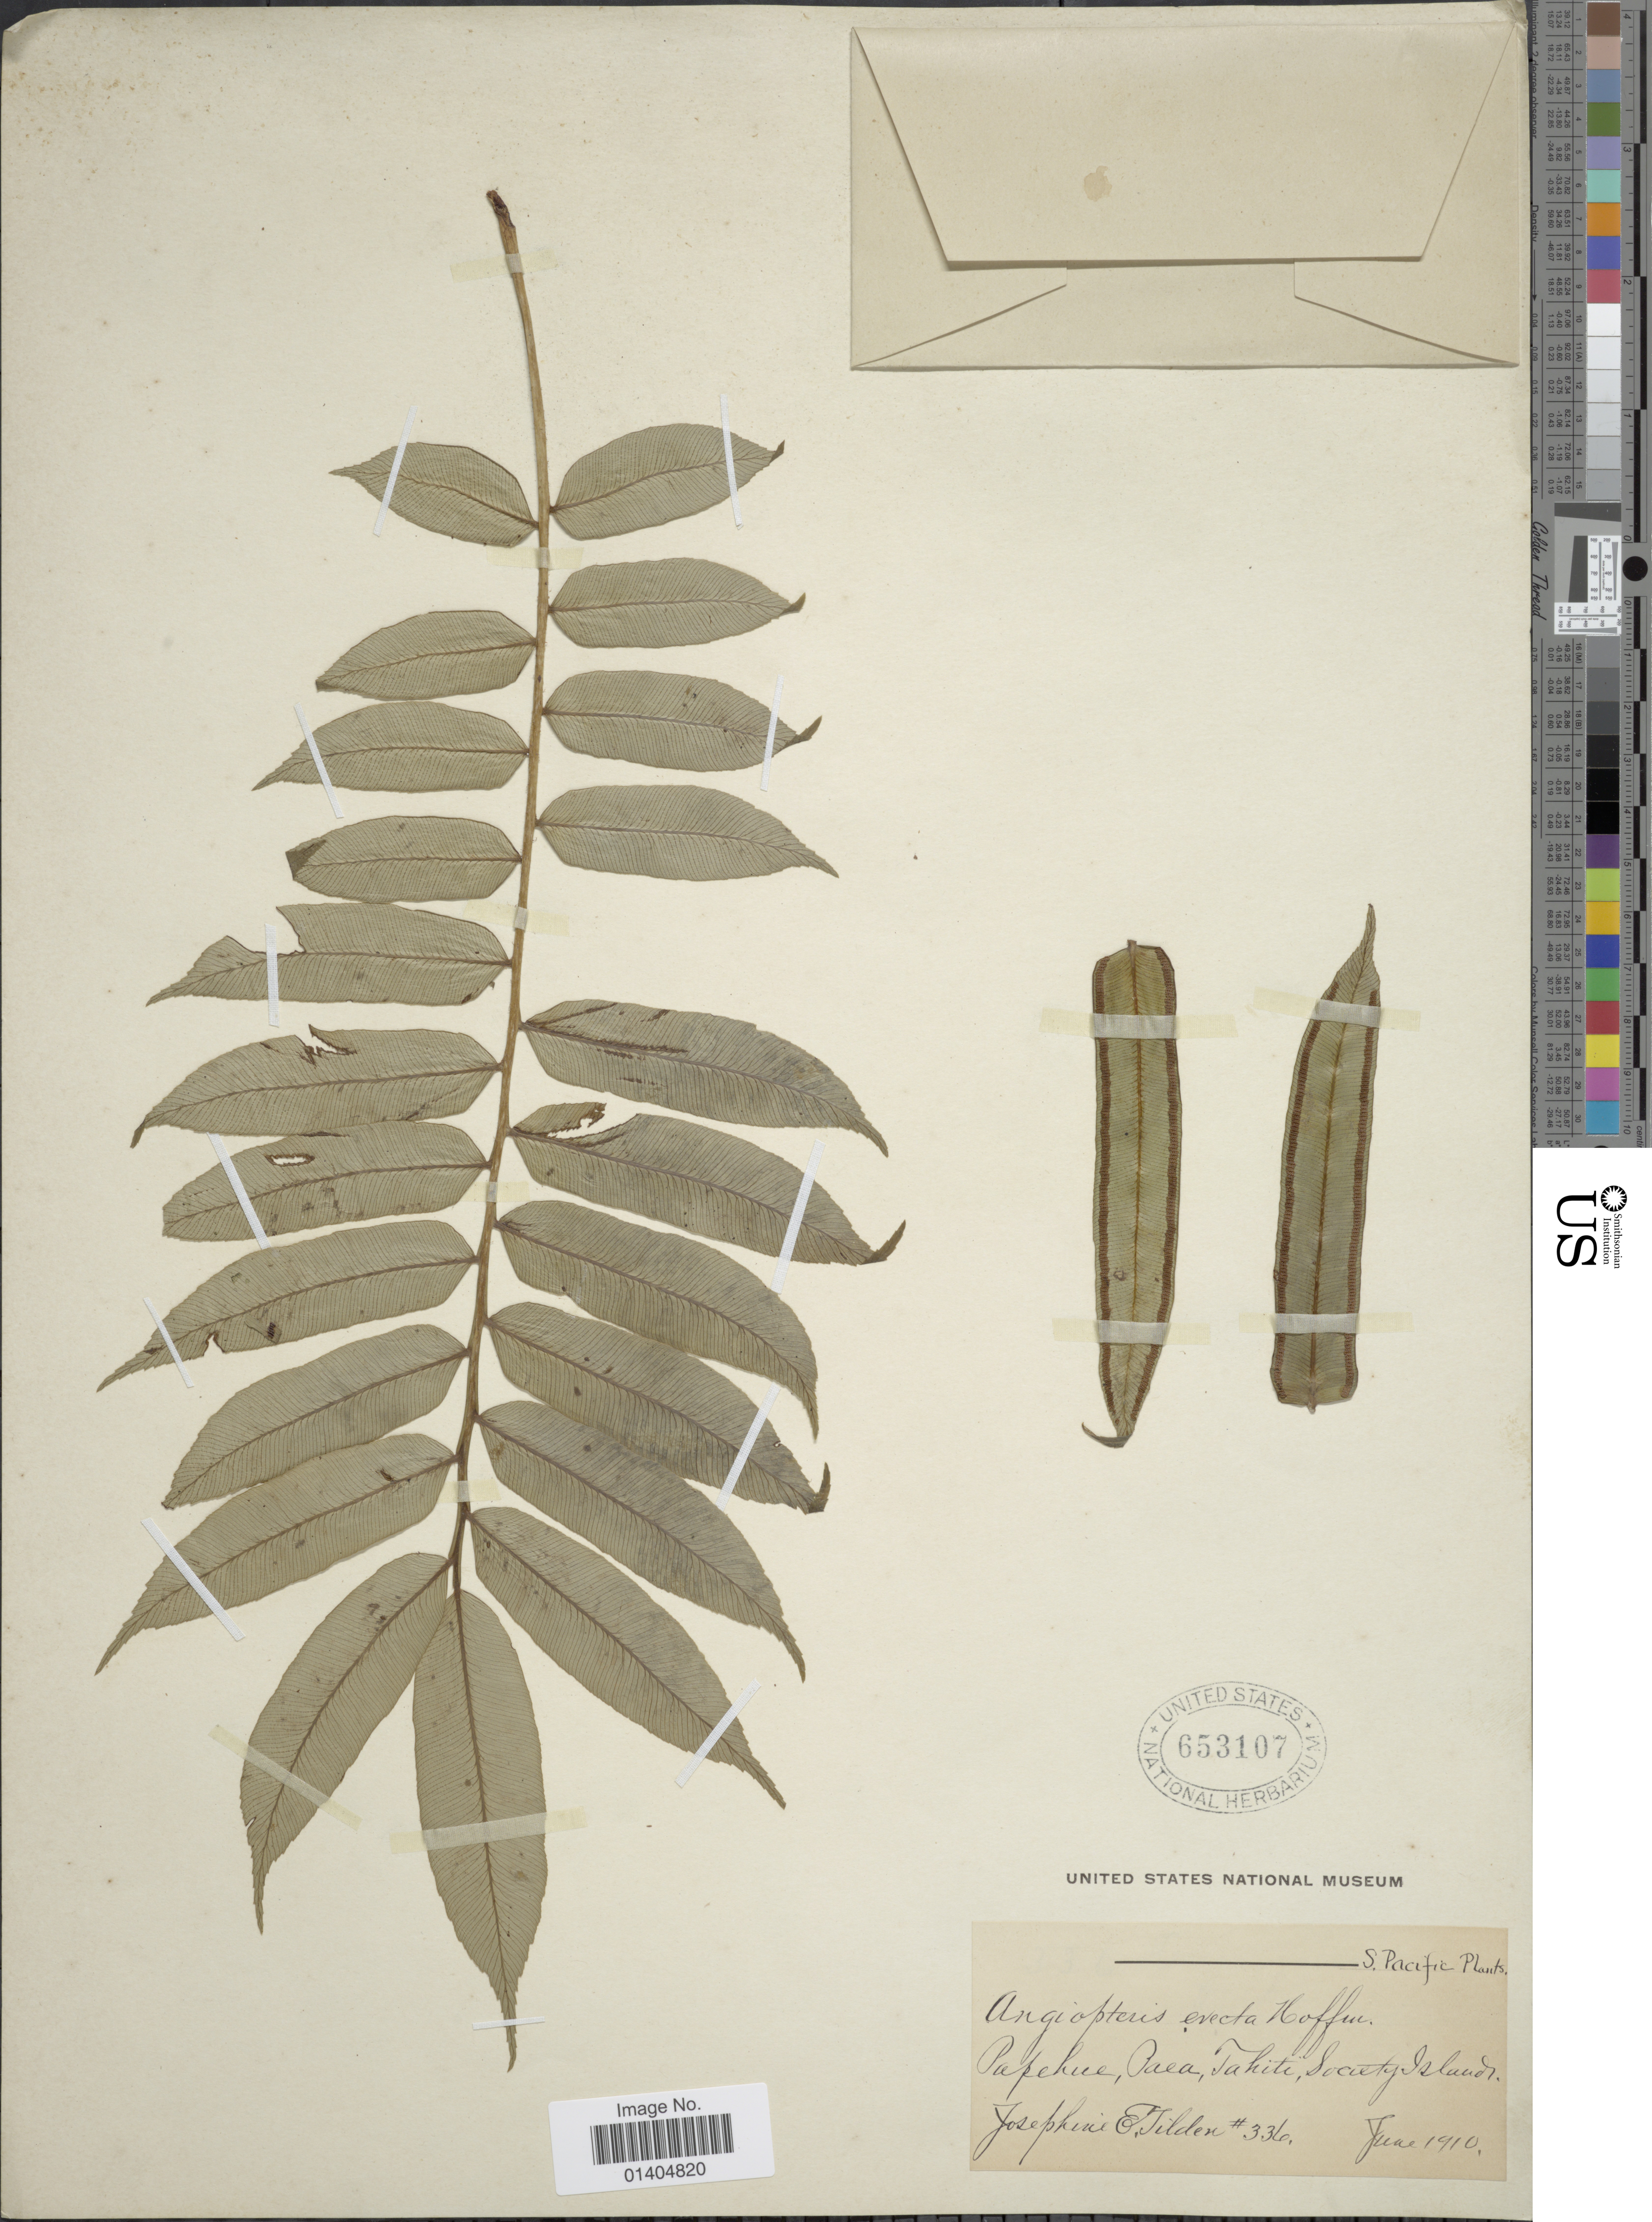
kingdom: Plantae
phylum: Tracheophyta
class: Polypodiopsida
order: Marattiales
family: Marattiaceae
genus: Angiopteris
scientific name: Angiopteris evecta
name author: (G. Forst.) Hoffm.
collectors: J. E. Tilden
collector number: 336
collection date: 1910-06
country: French Polynesia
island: Tahiti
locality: Papehue, Paea, Tahiti, Society Islands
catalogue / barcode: US 653107